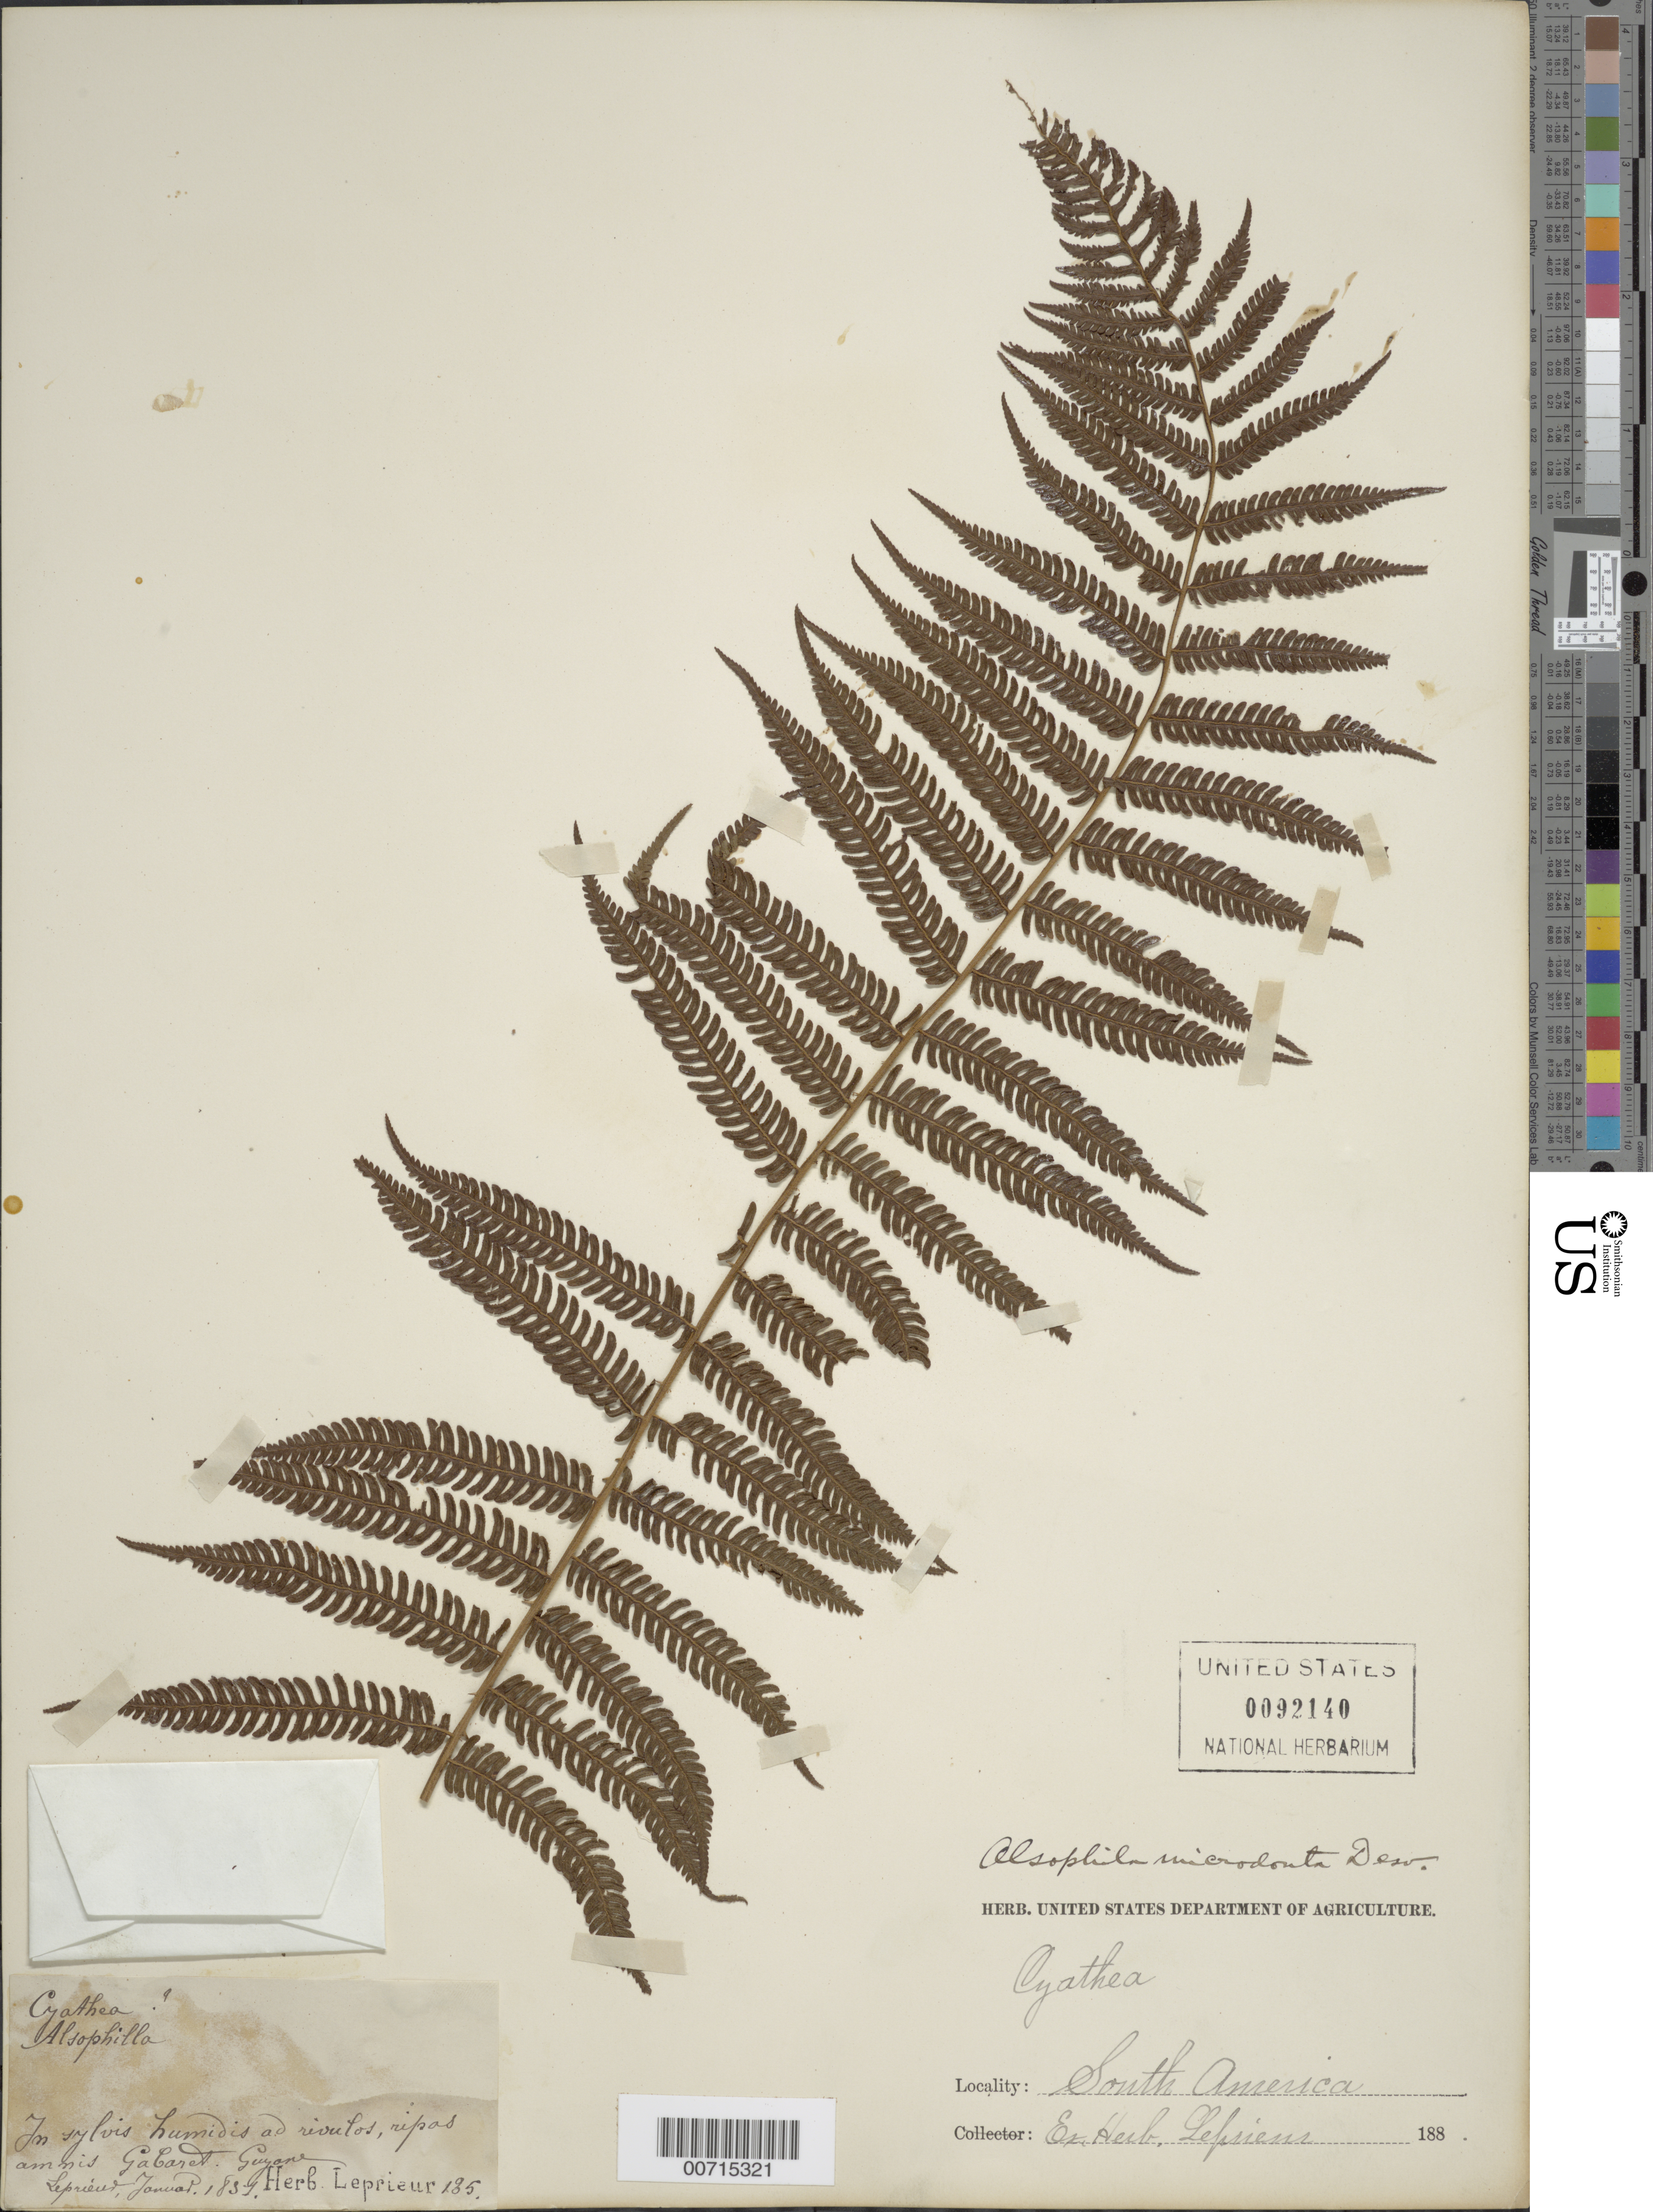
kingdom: Plantae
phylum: Tracheophyta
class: Polypodiopsida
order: Cyatheales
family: Cyatheaceae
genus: Cyathea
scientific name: Cyathea microdonta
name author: (Desv.) Domin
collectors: F. M. R. Leprieur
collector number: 185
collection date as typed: January 1837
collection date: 1837-01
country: French Guiana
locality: Gabaret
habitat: Sylvis humidis ad rivulos, ripas amnis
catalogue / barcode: US 92140